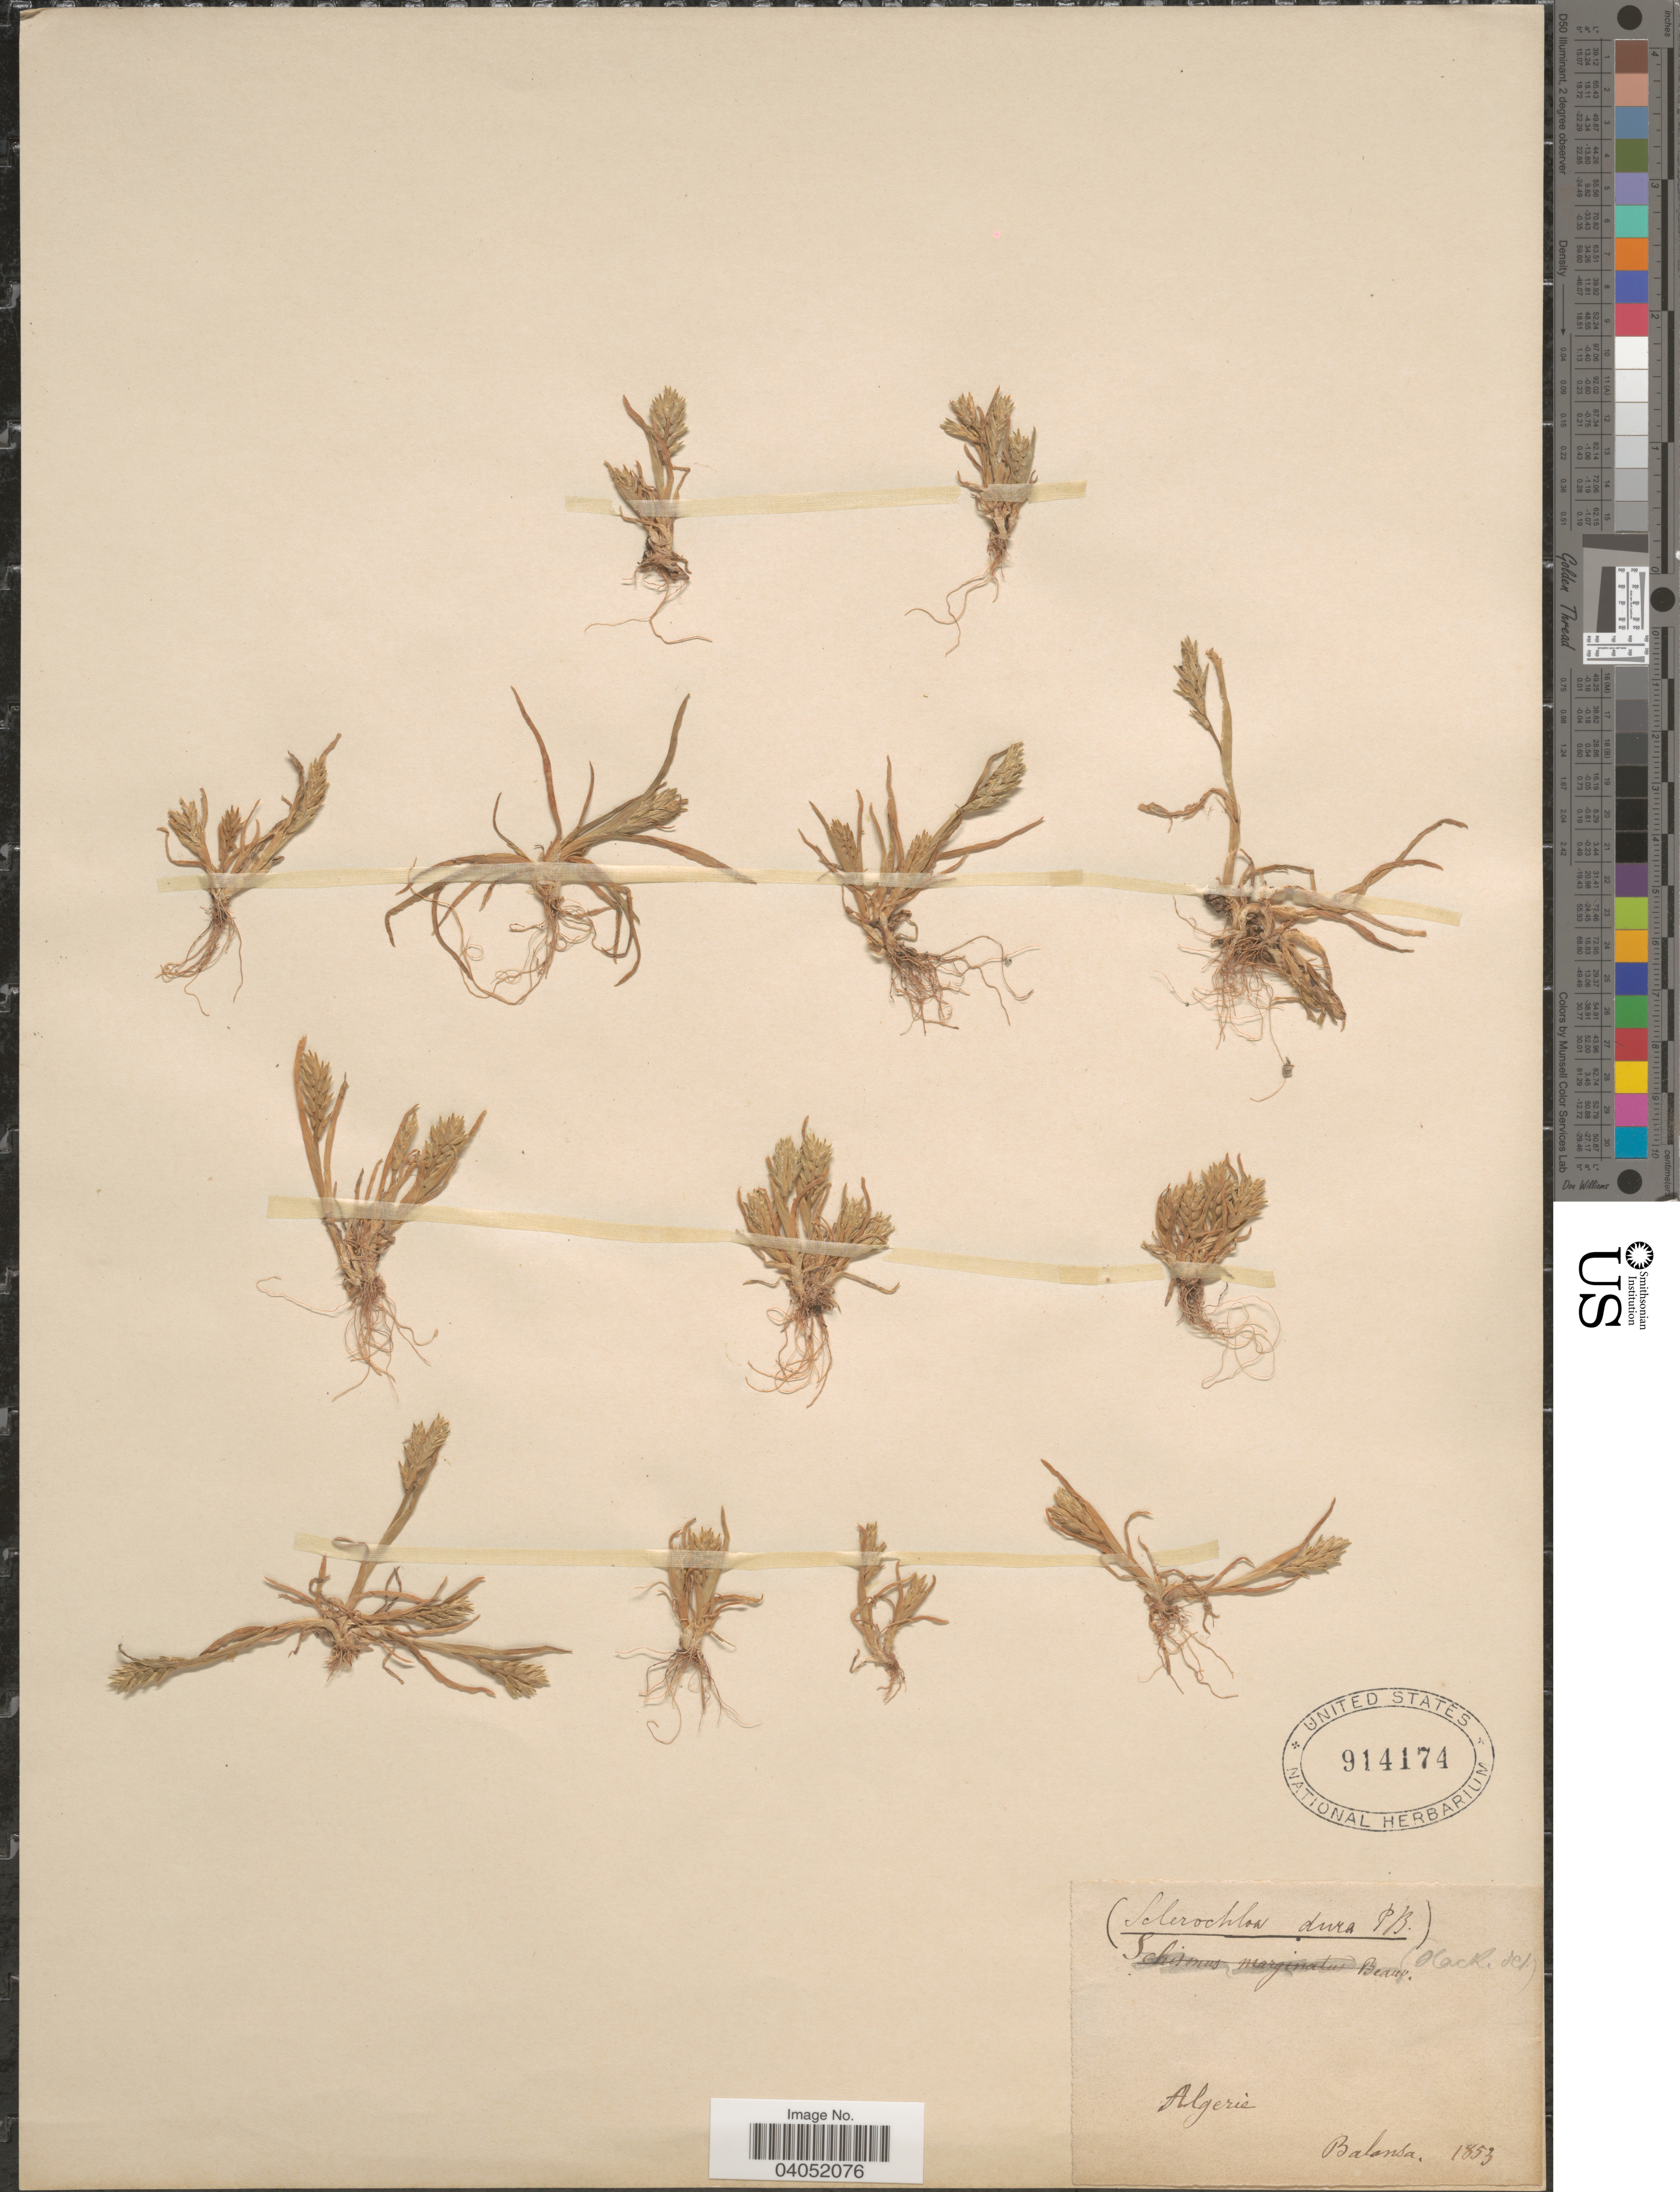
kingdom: Plantae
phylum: Tracheophyta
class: Liliopsida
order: Poales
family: Poaceae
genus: Sclerochloa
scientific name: Sclerochloa dura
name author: (L.) P. Beauv.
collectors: -. Balansa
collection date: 1853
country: Algeria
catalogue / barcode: US 914174